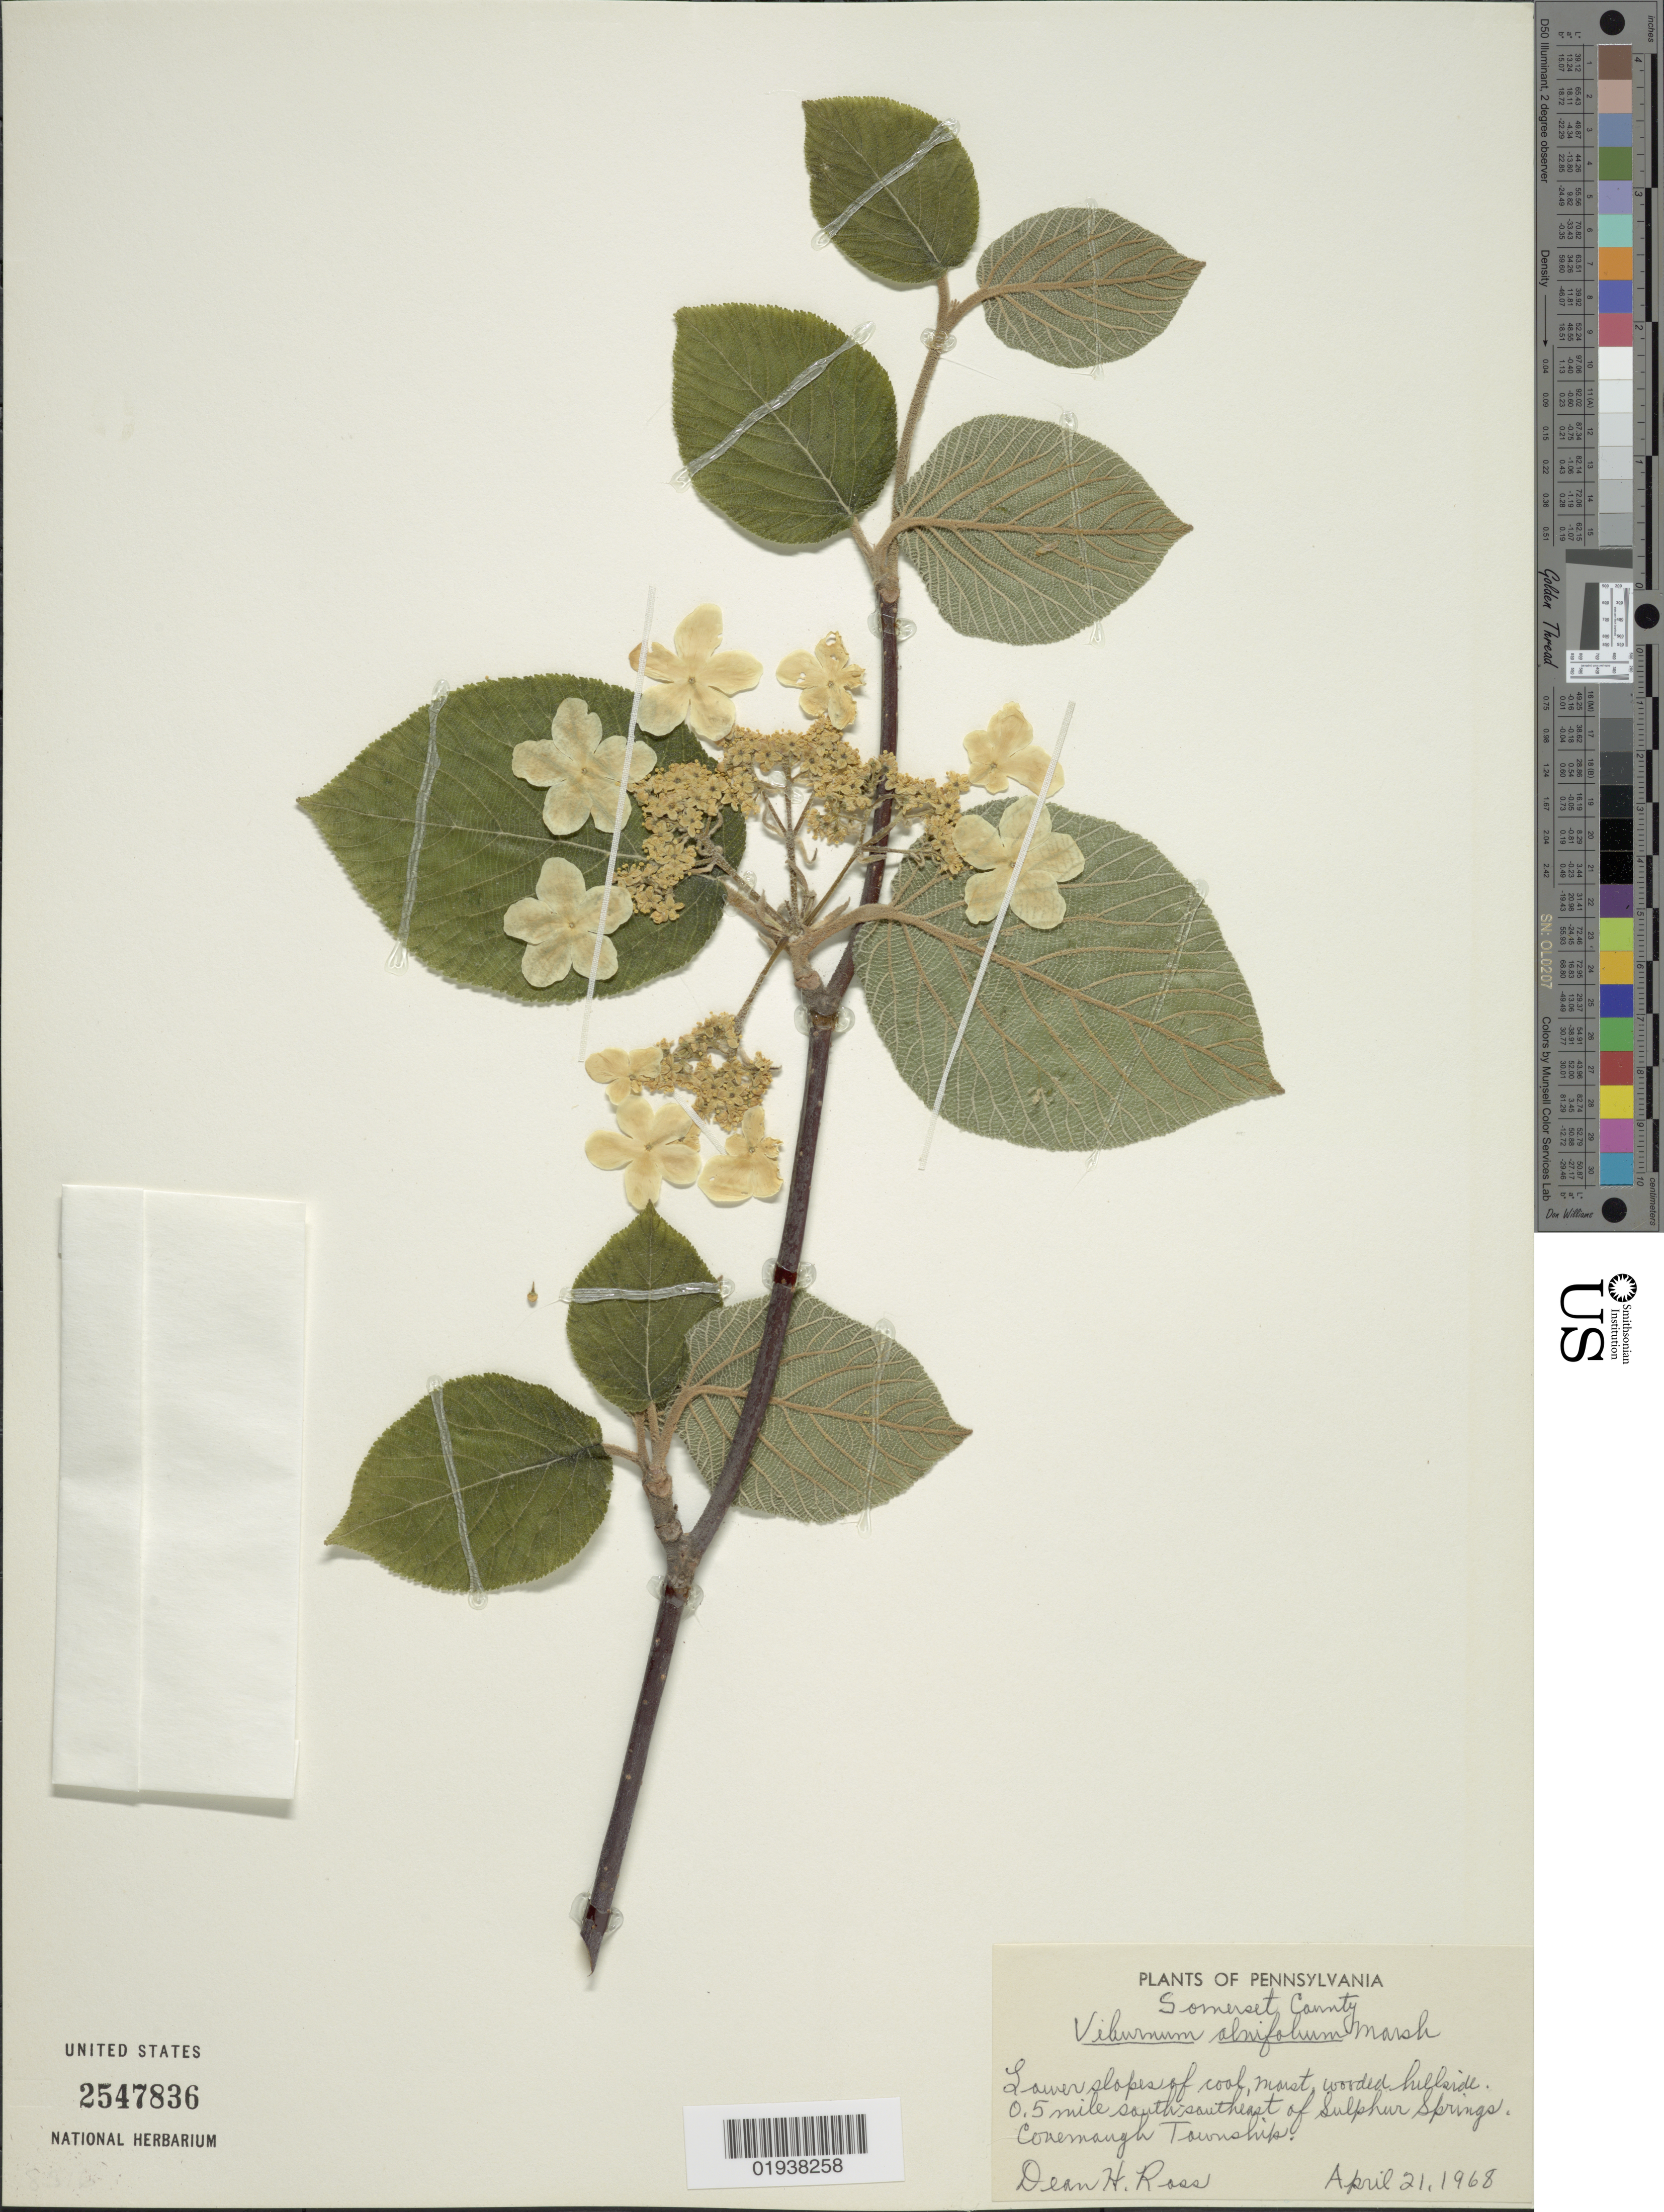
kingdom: Plantae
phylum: Tracheophyta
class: Magnoliopsida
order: Dipsacales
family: Viburnaceae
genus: Viburnum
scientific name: Viburnum alnifolium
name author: Marshall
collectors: D. Ross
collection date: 1968-04-21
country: United States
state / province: Pennsylvania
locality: Somerset County. 0.5 mile south-southeast of Sulphur Springs. Conemaugh Township.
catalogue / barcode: US 2547836